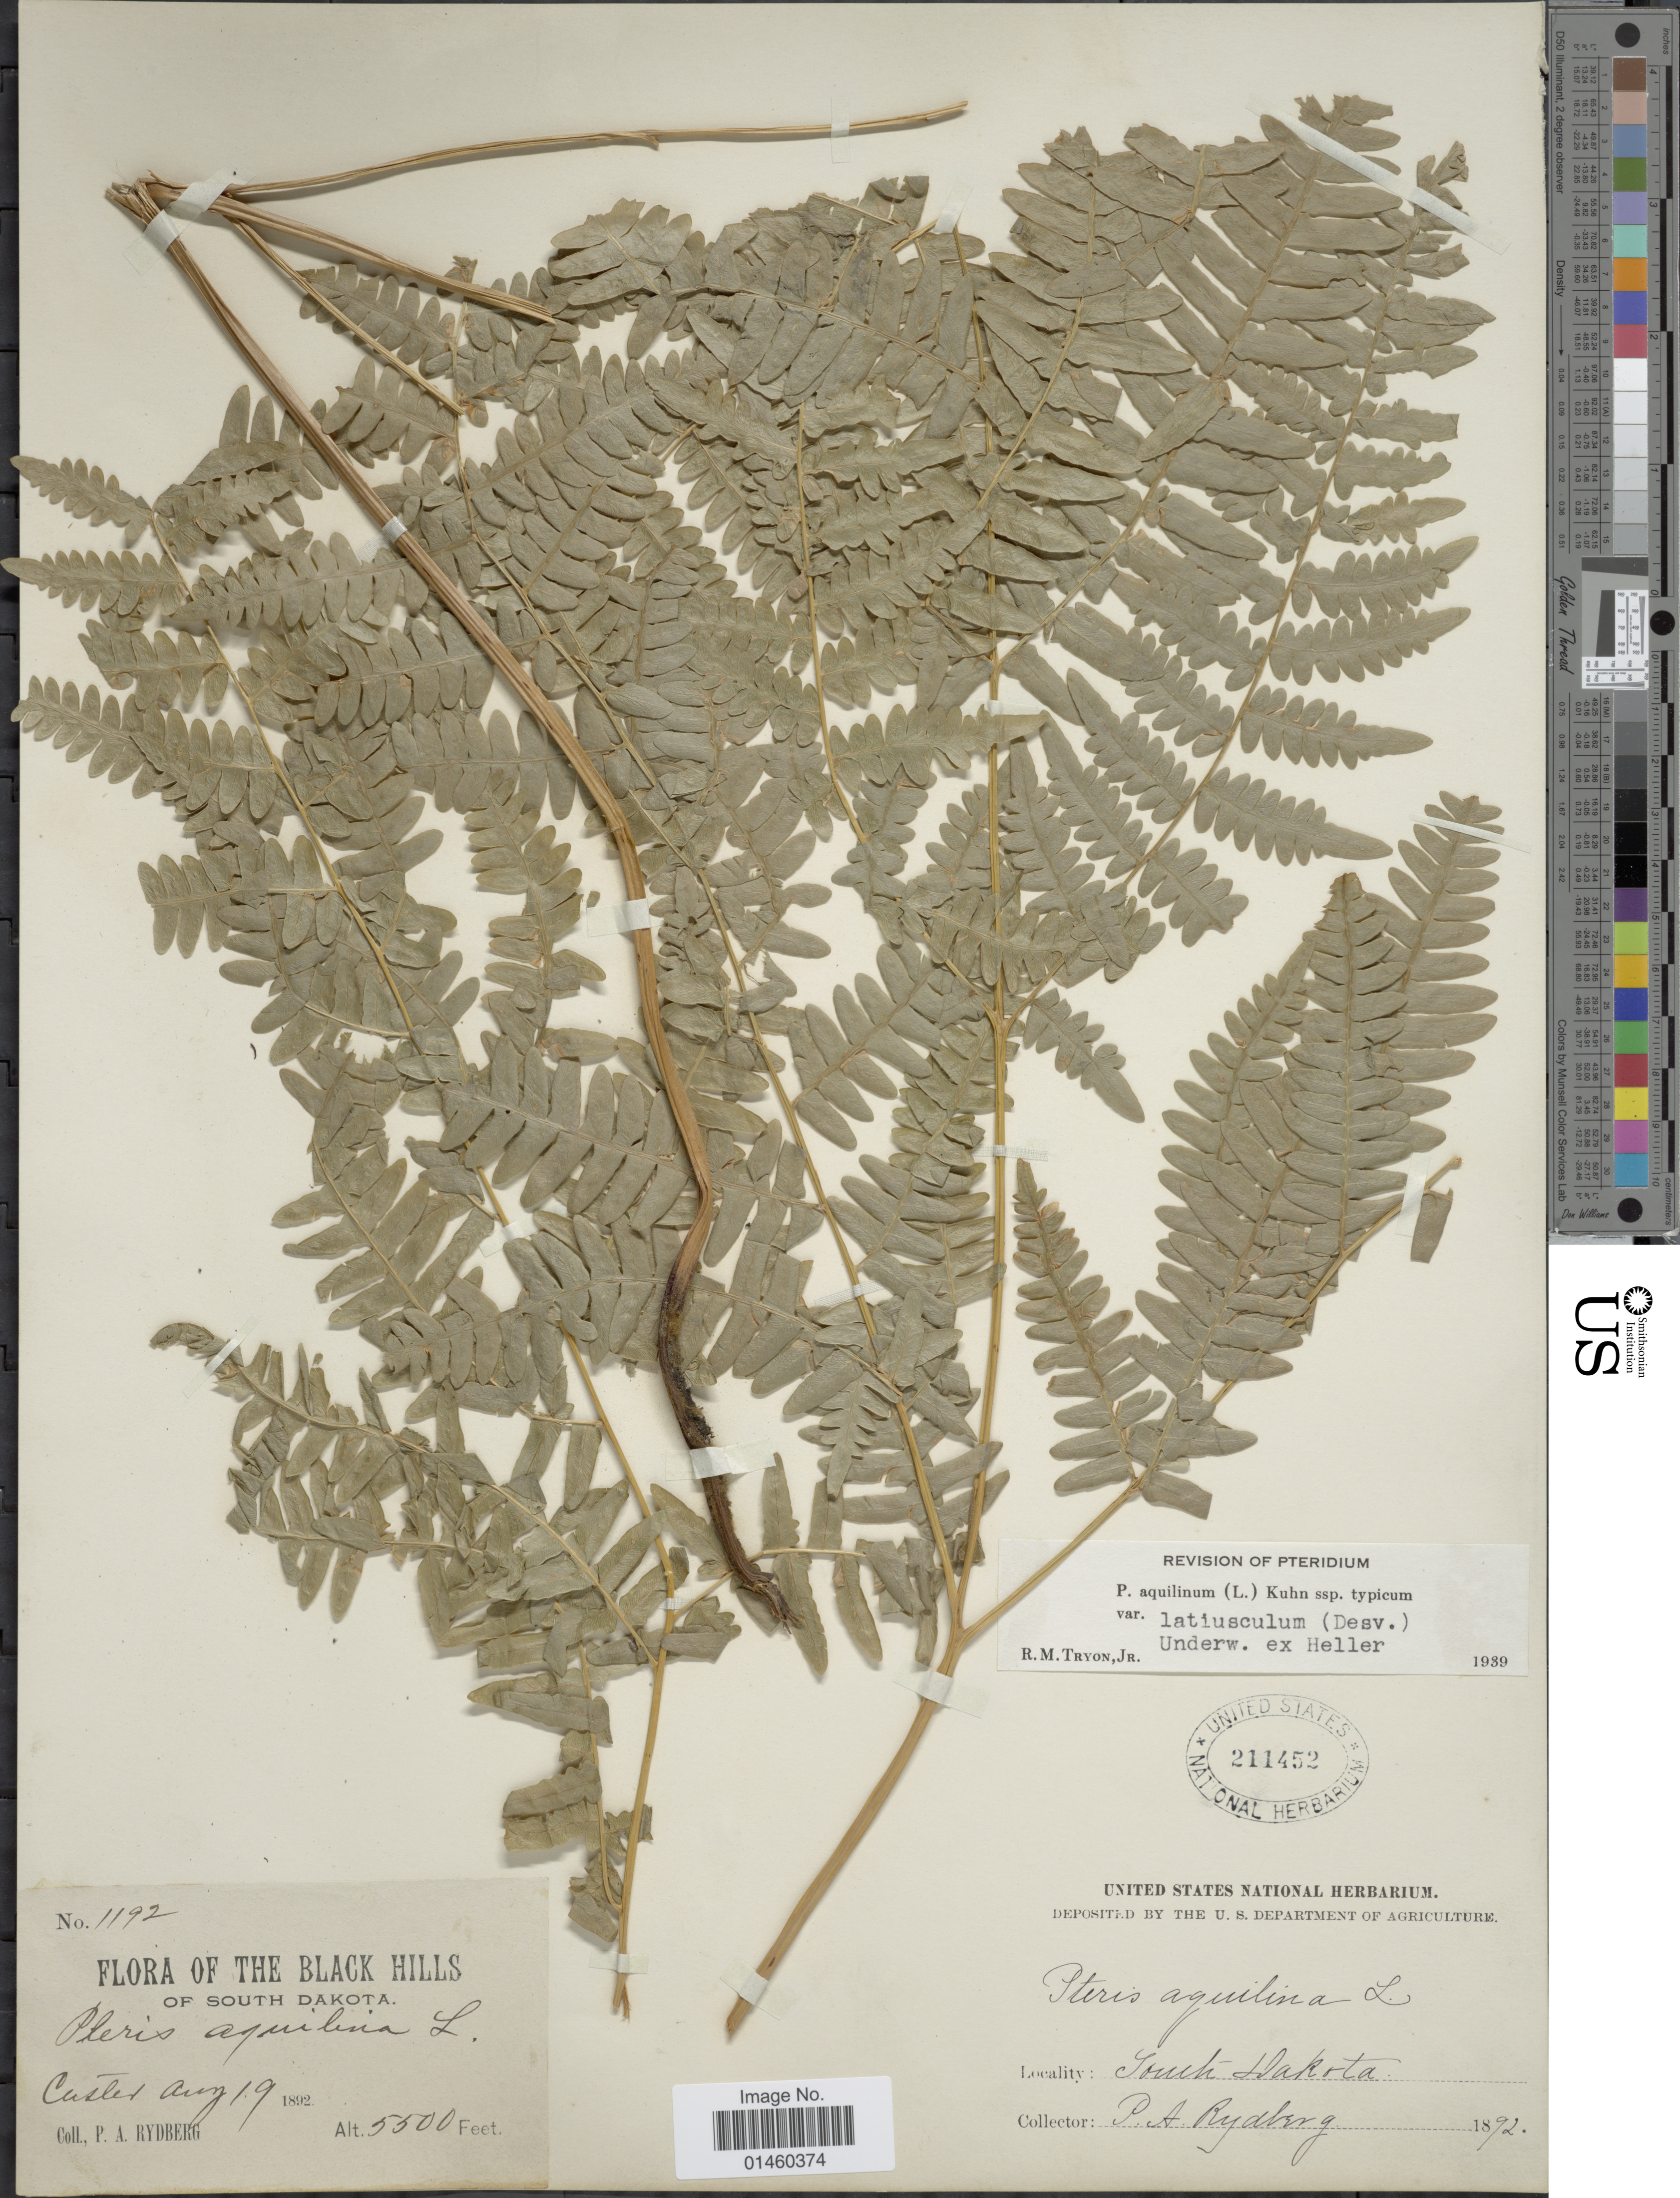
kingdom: Plantae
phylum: Tracheophyta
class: Polypodiopsida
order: Polypodiales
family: Dennstaedtiaceae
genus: Pteridium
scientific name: Pteridium aquilinum var. latiusculum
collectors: P. A. Rydberg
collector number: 1192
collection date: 1892-08-19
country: United States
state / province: South Dakota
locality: Black Hills, Cusler.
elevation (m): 1676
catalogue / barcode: US 211452